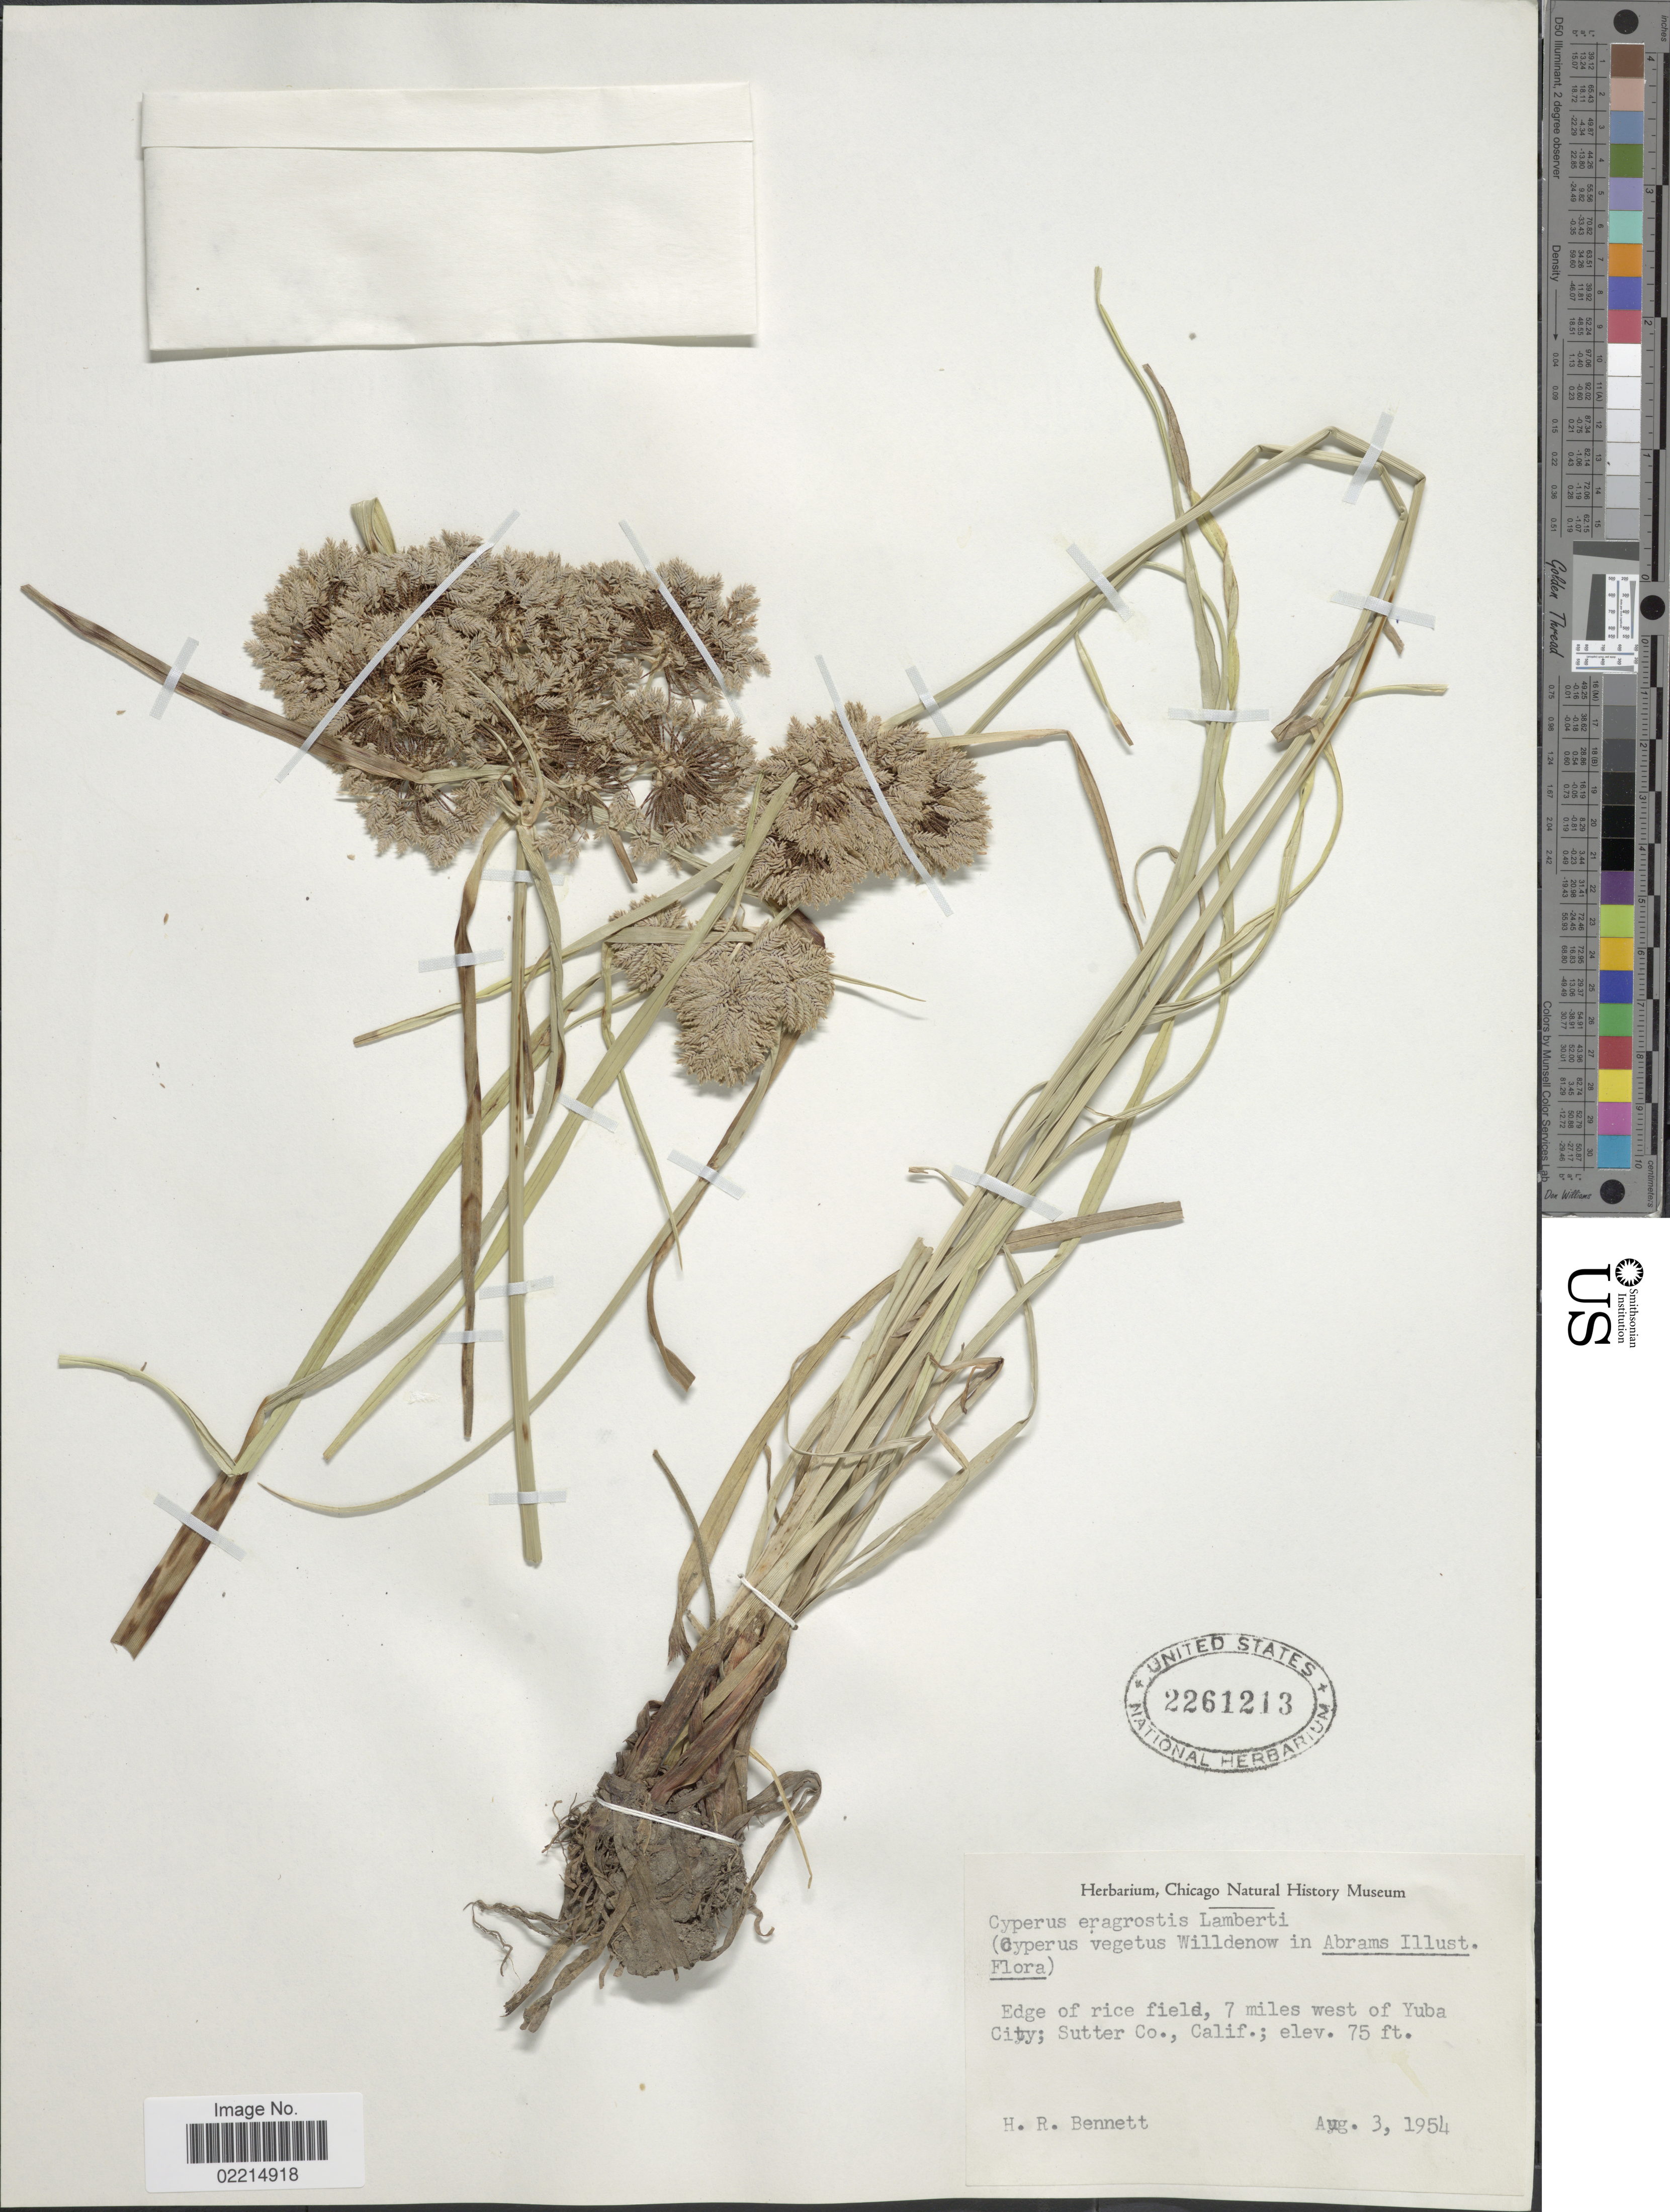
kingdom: Plantae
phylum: Tracheophyta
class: Liliopsida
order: Poales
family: Cyperaceae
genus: Cyperus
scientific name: Cyperus eragrostis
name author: Lam.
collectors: H. R. Bennett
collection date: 1954-08-03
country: United States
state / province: California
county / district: Sutter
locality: Edge of rice fields, 7 miles west of Yuba C ity; Sutter Co.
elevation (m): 23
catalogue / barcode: US 2261213